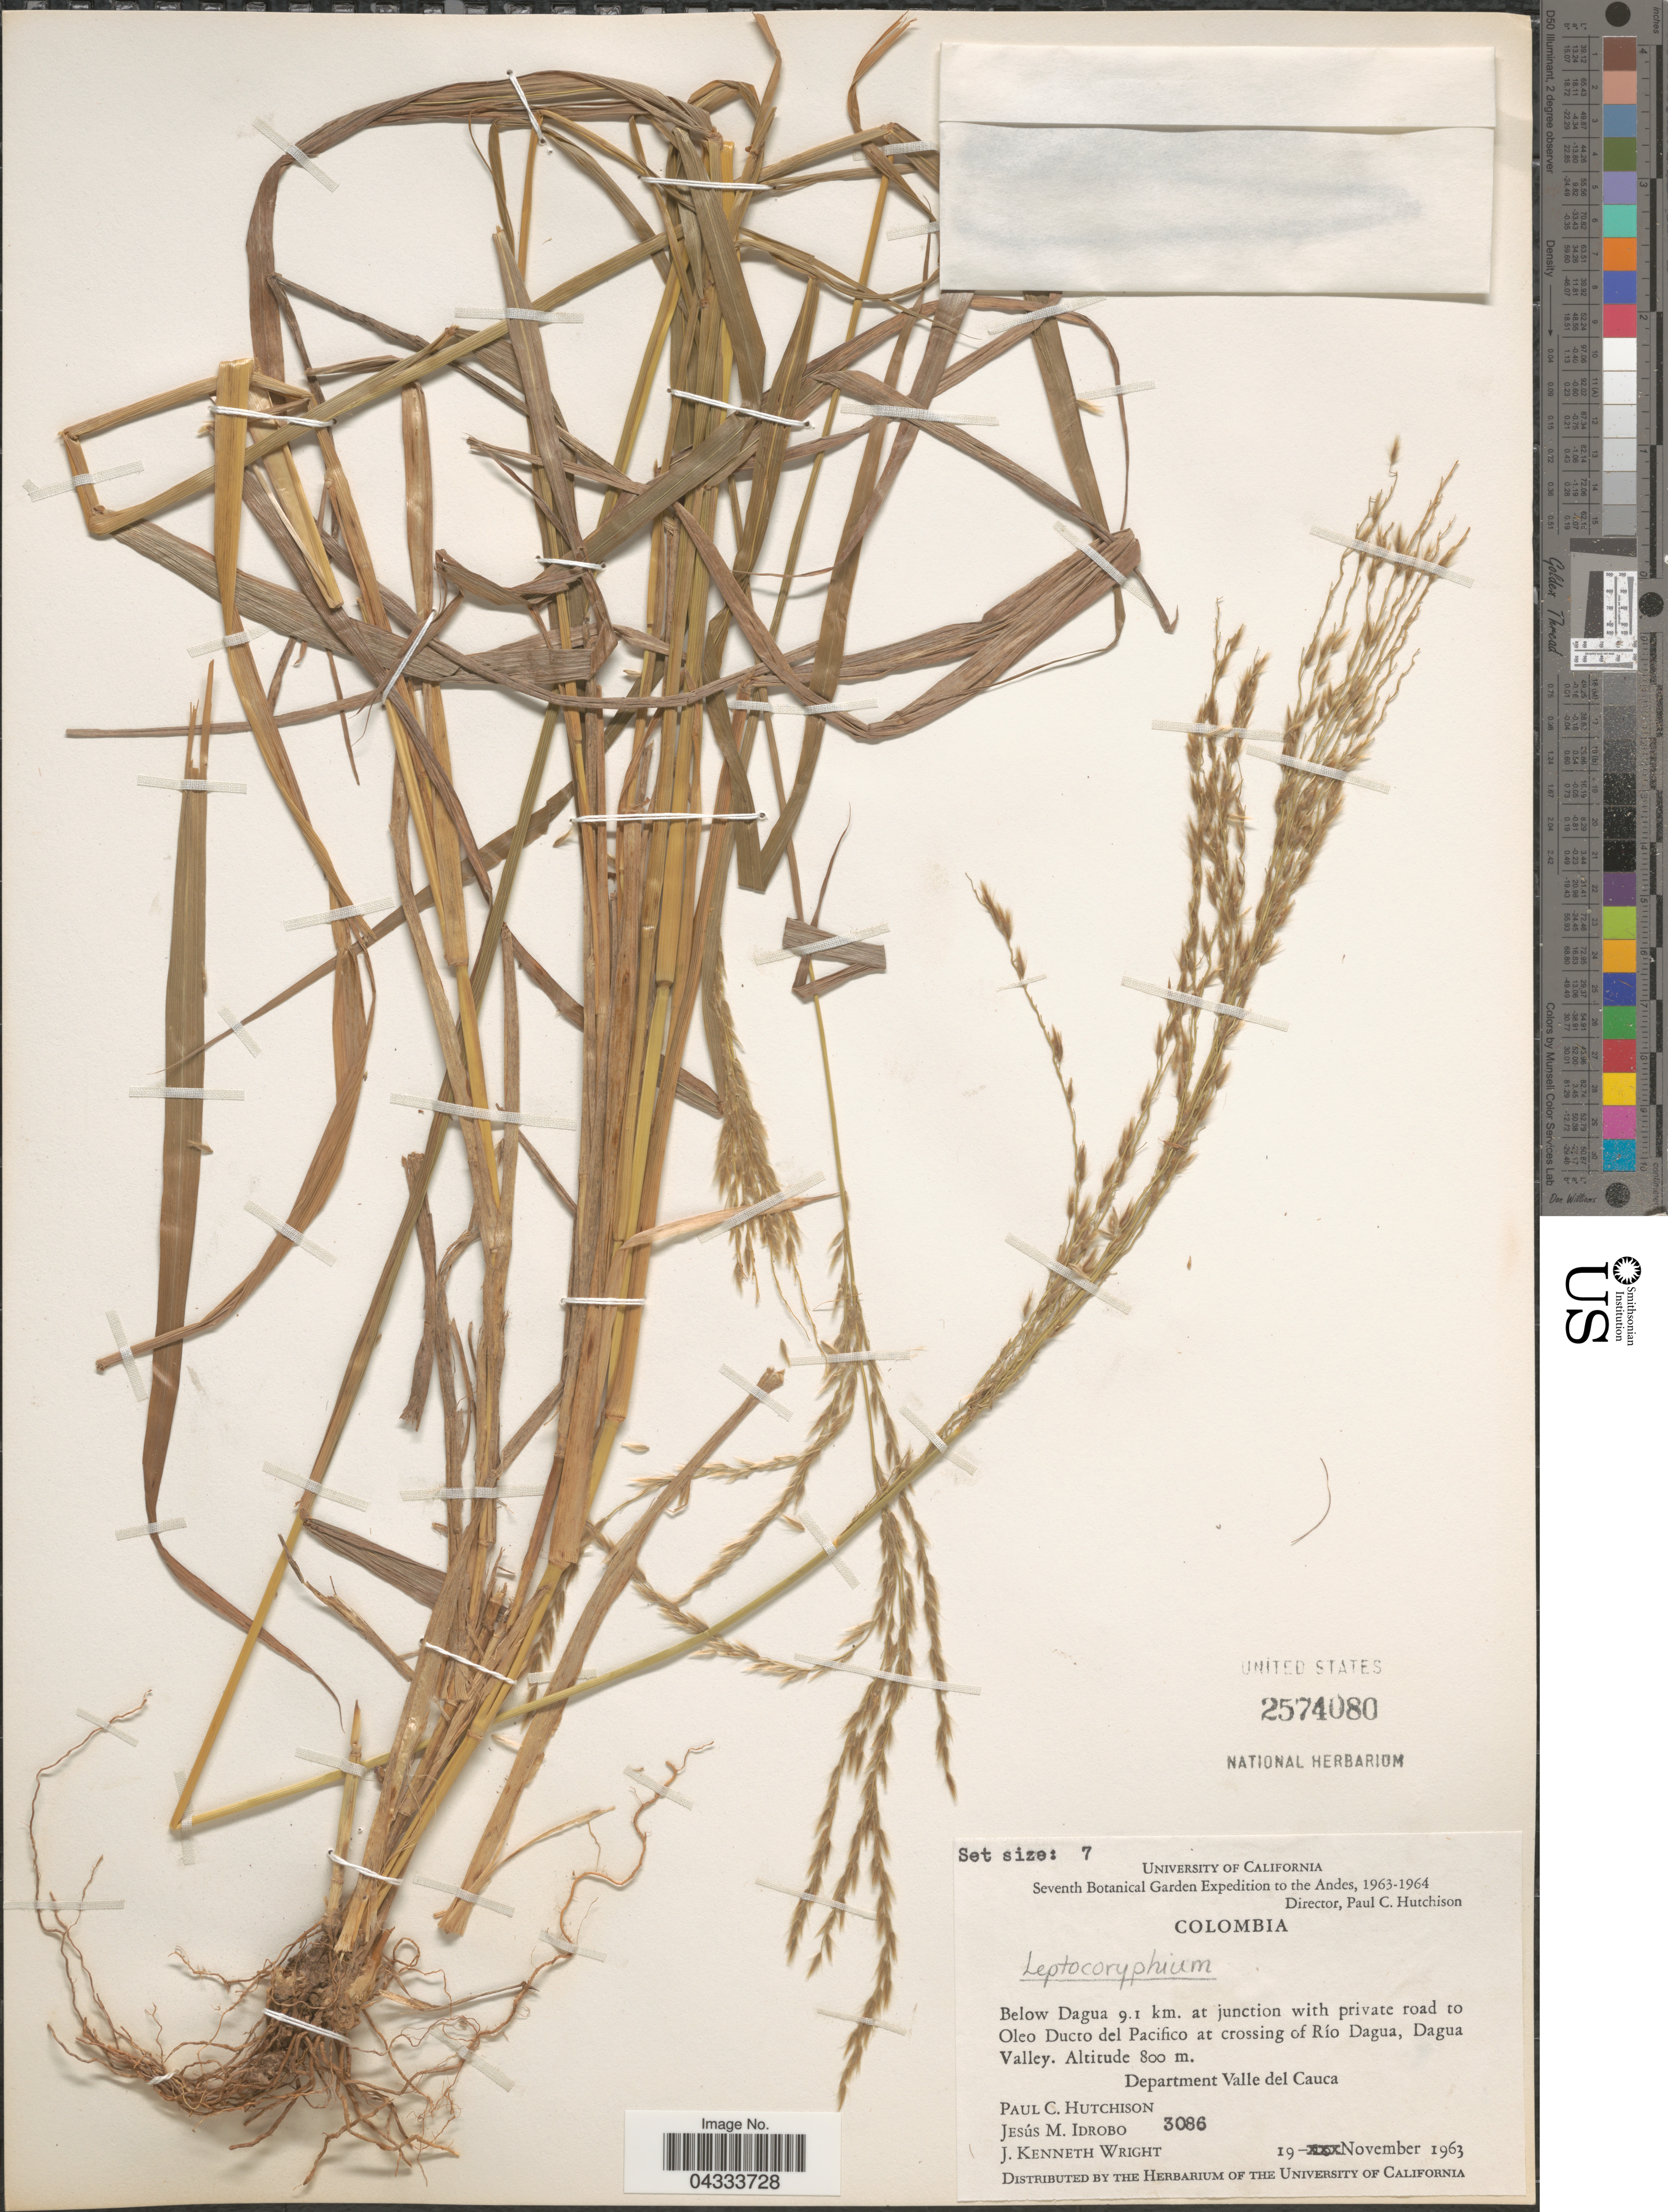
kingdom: Plantae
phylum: Tracheophyta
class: Liliopsida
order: Poales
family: Poaceae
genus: Anthaenantia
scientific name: Anthaenantia lanata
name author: (Kunth) Benth.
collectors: P. C. Hutchison, J. M. Idrobo & J. K. Wright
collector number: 3086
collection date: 1963-11-19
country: Colombia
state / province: Valle del Cauca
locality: Seventh Botanical Garden Expedition to the Andes, 1963-1964. Below Dagua 9.1 km. at junction with private road to Oleo Ducto del Pacifico at crossing of Río Dagua, Dagua Valley. Department Valle del Cauca.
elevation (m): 800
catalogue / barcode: US 2574080